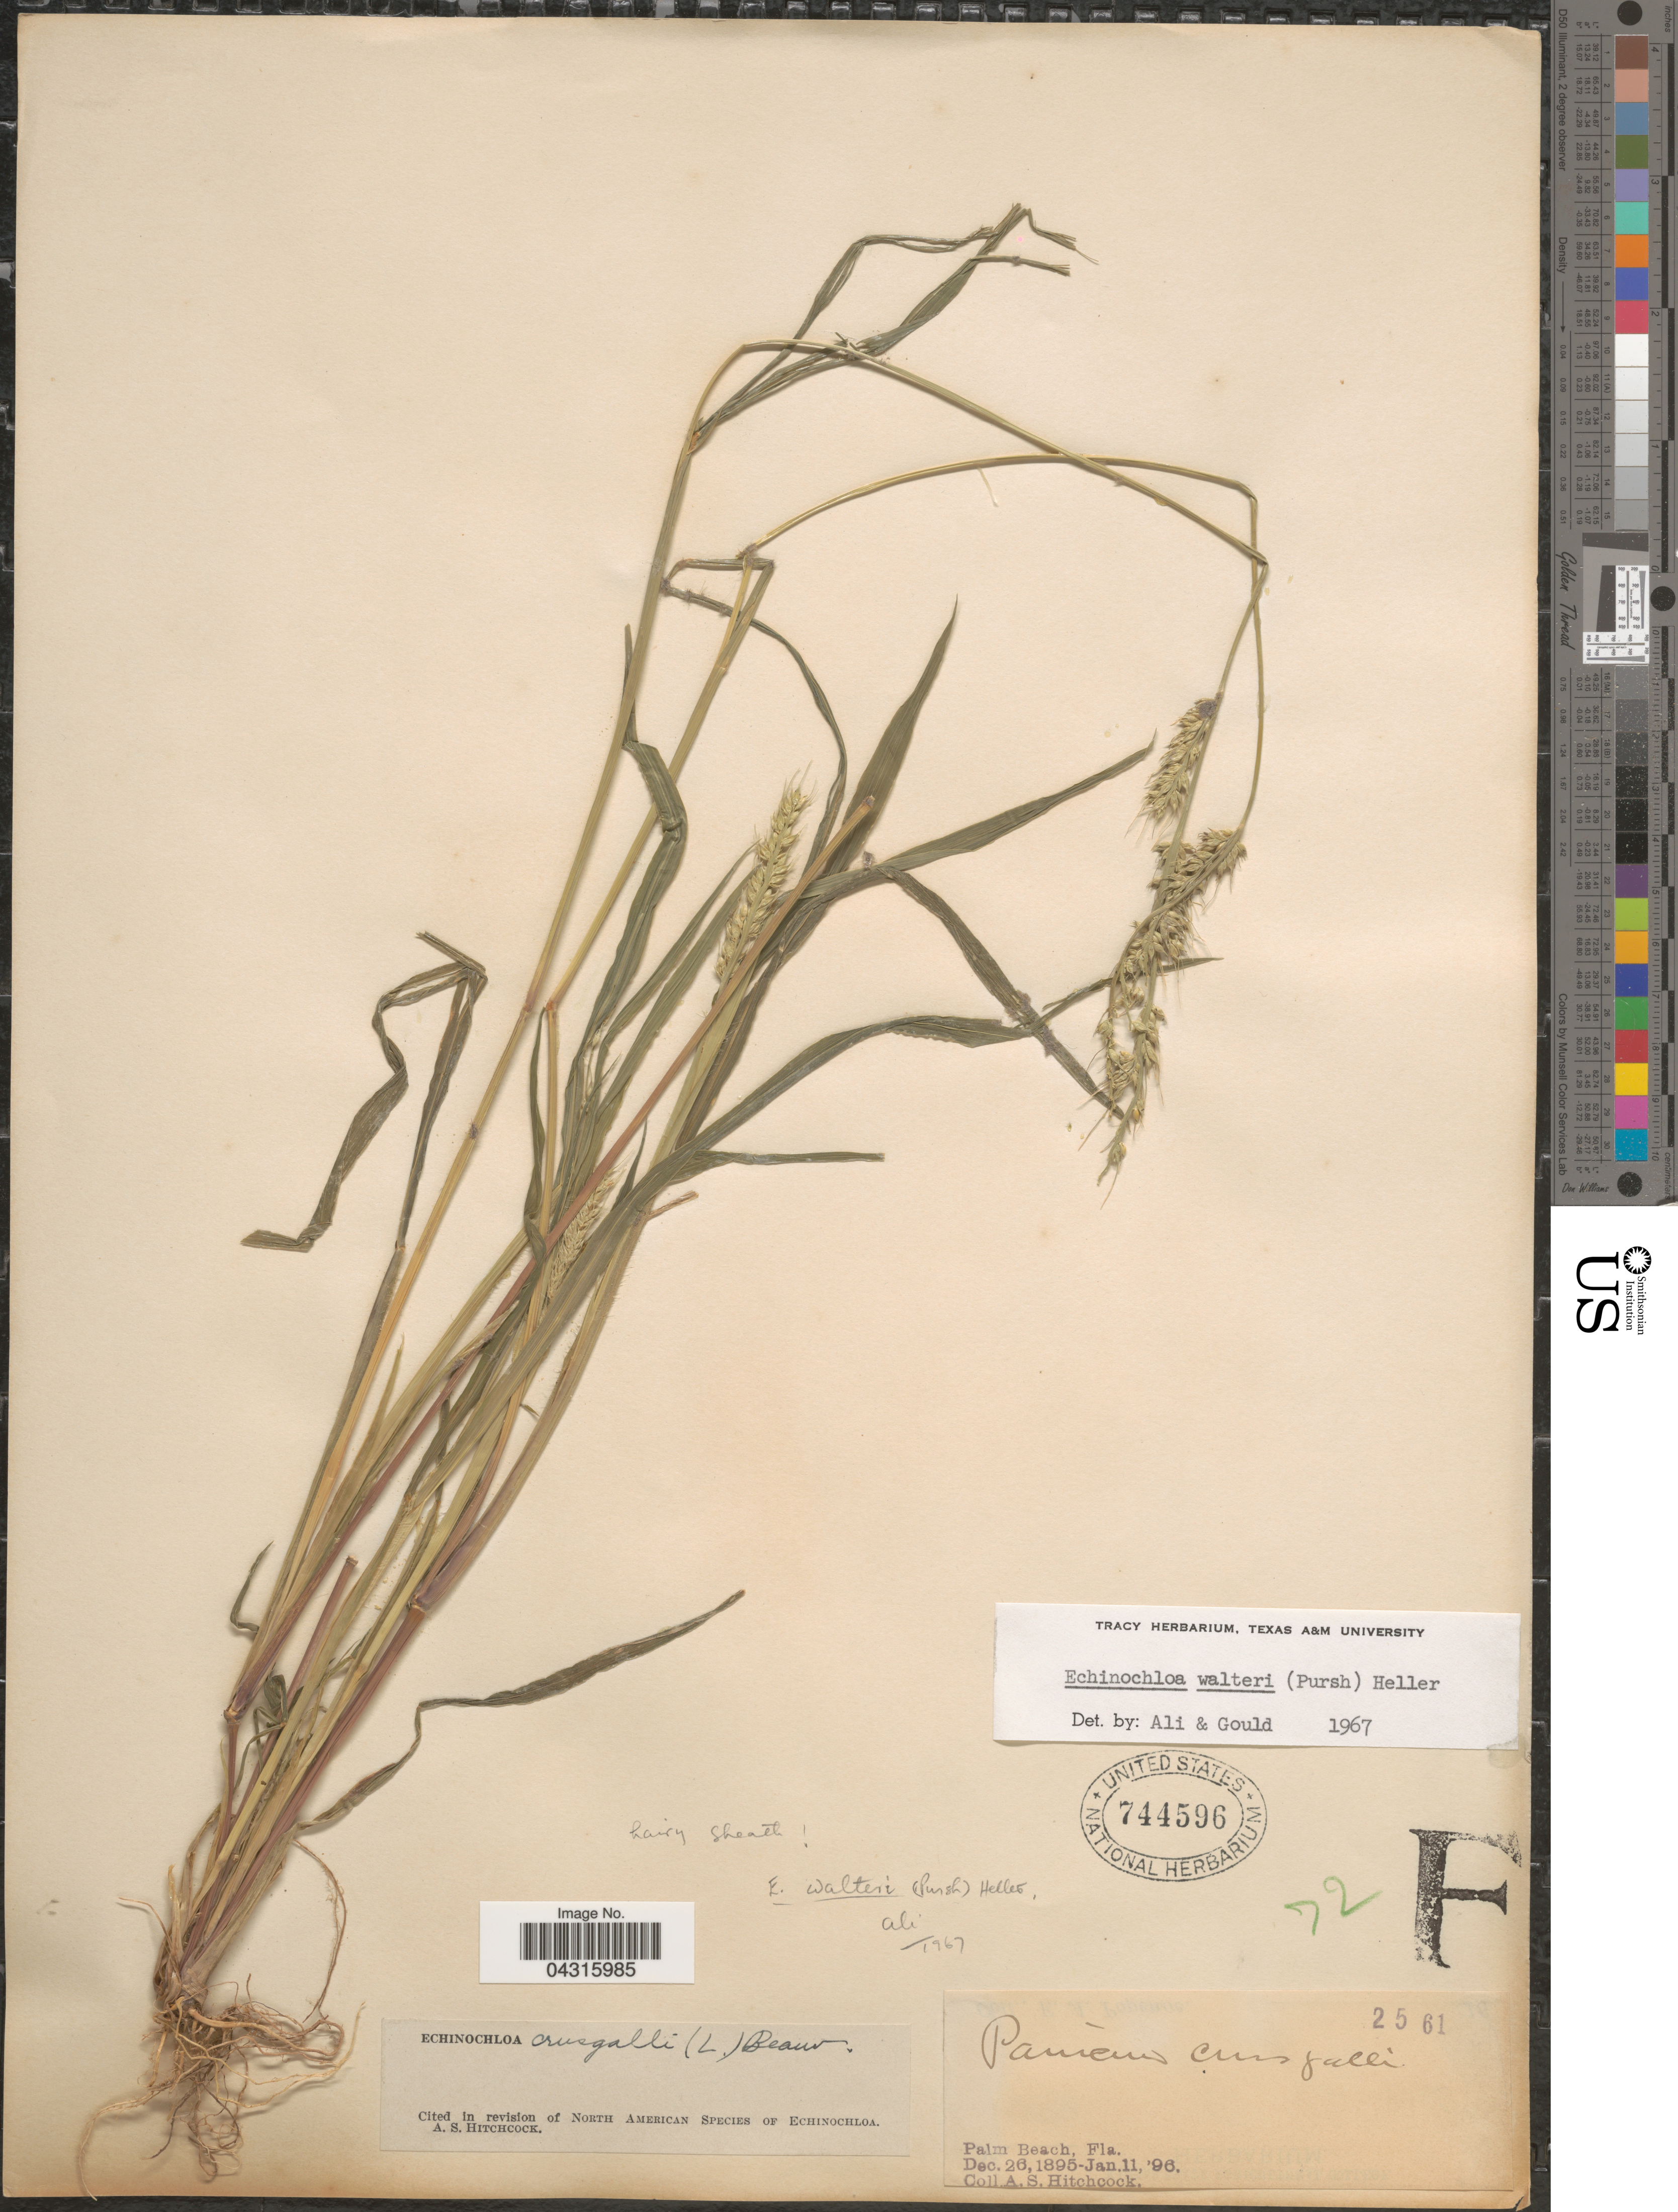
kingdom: Plantae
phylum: Tracheophyta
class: Liliopsida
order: Poales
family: Poaceae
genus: Echinochloa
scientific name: Echinochloa walteri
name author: (Pursh) A. Heller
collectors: A. S. Hitchcock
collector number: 2561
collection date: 1895-12-26/1896-01-11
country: United States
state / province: Florida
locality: Palm Beach.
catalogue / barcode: US 744596